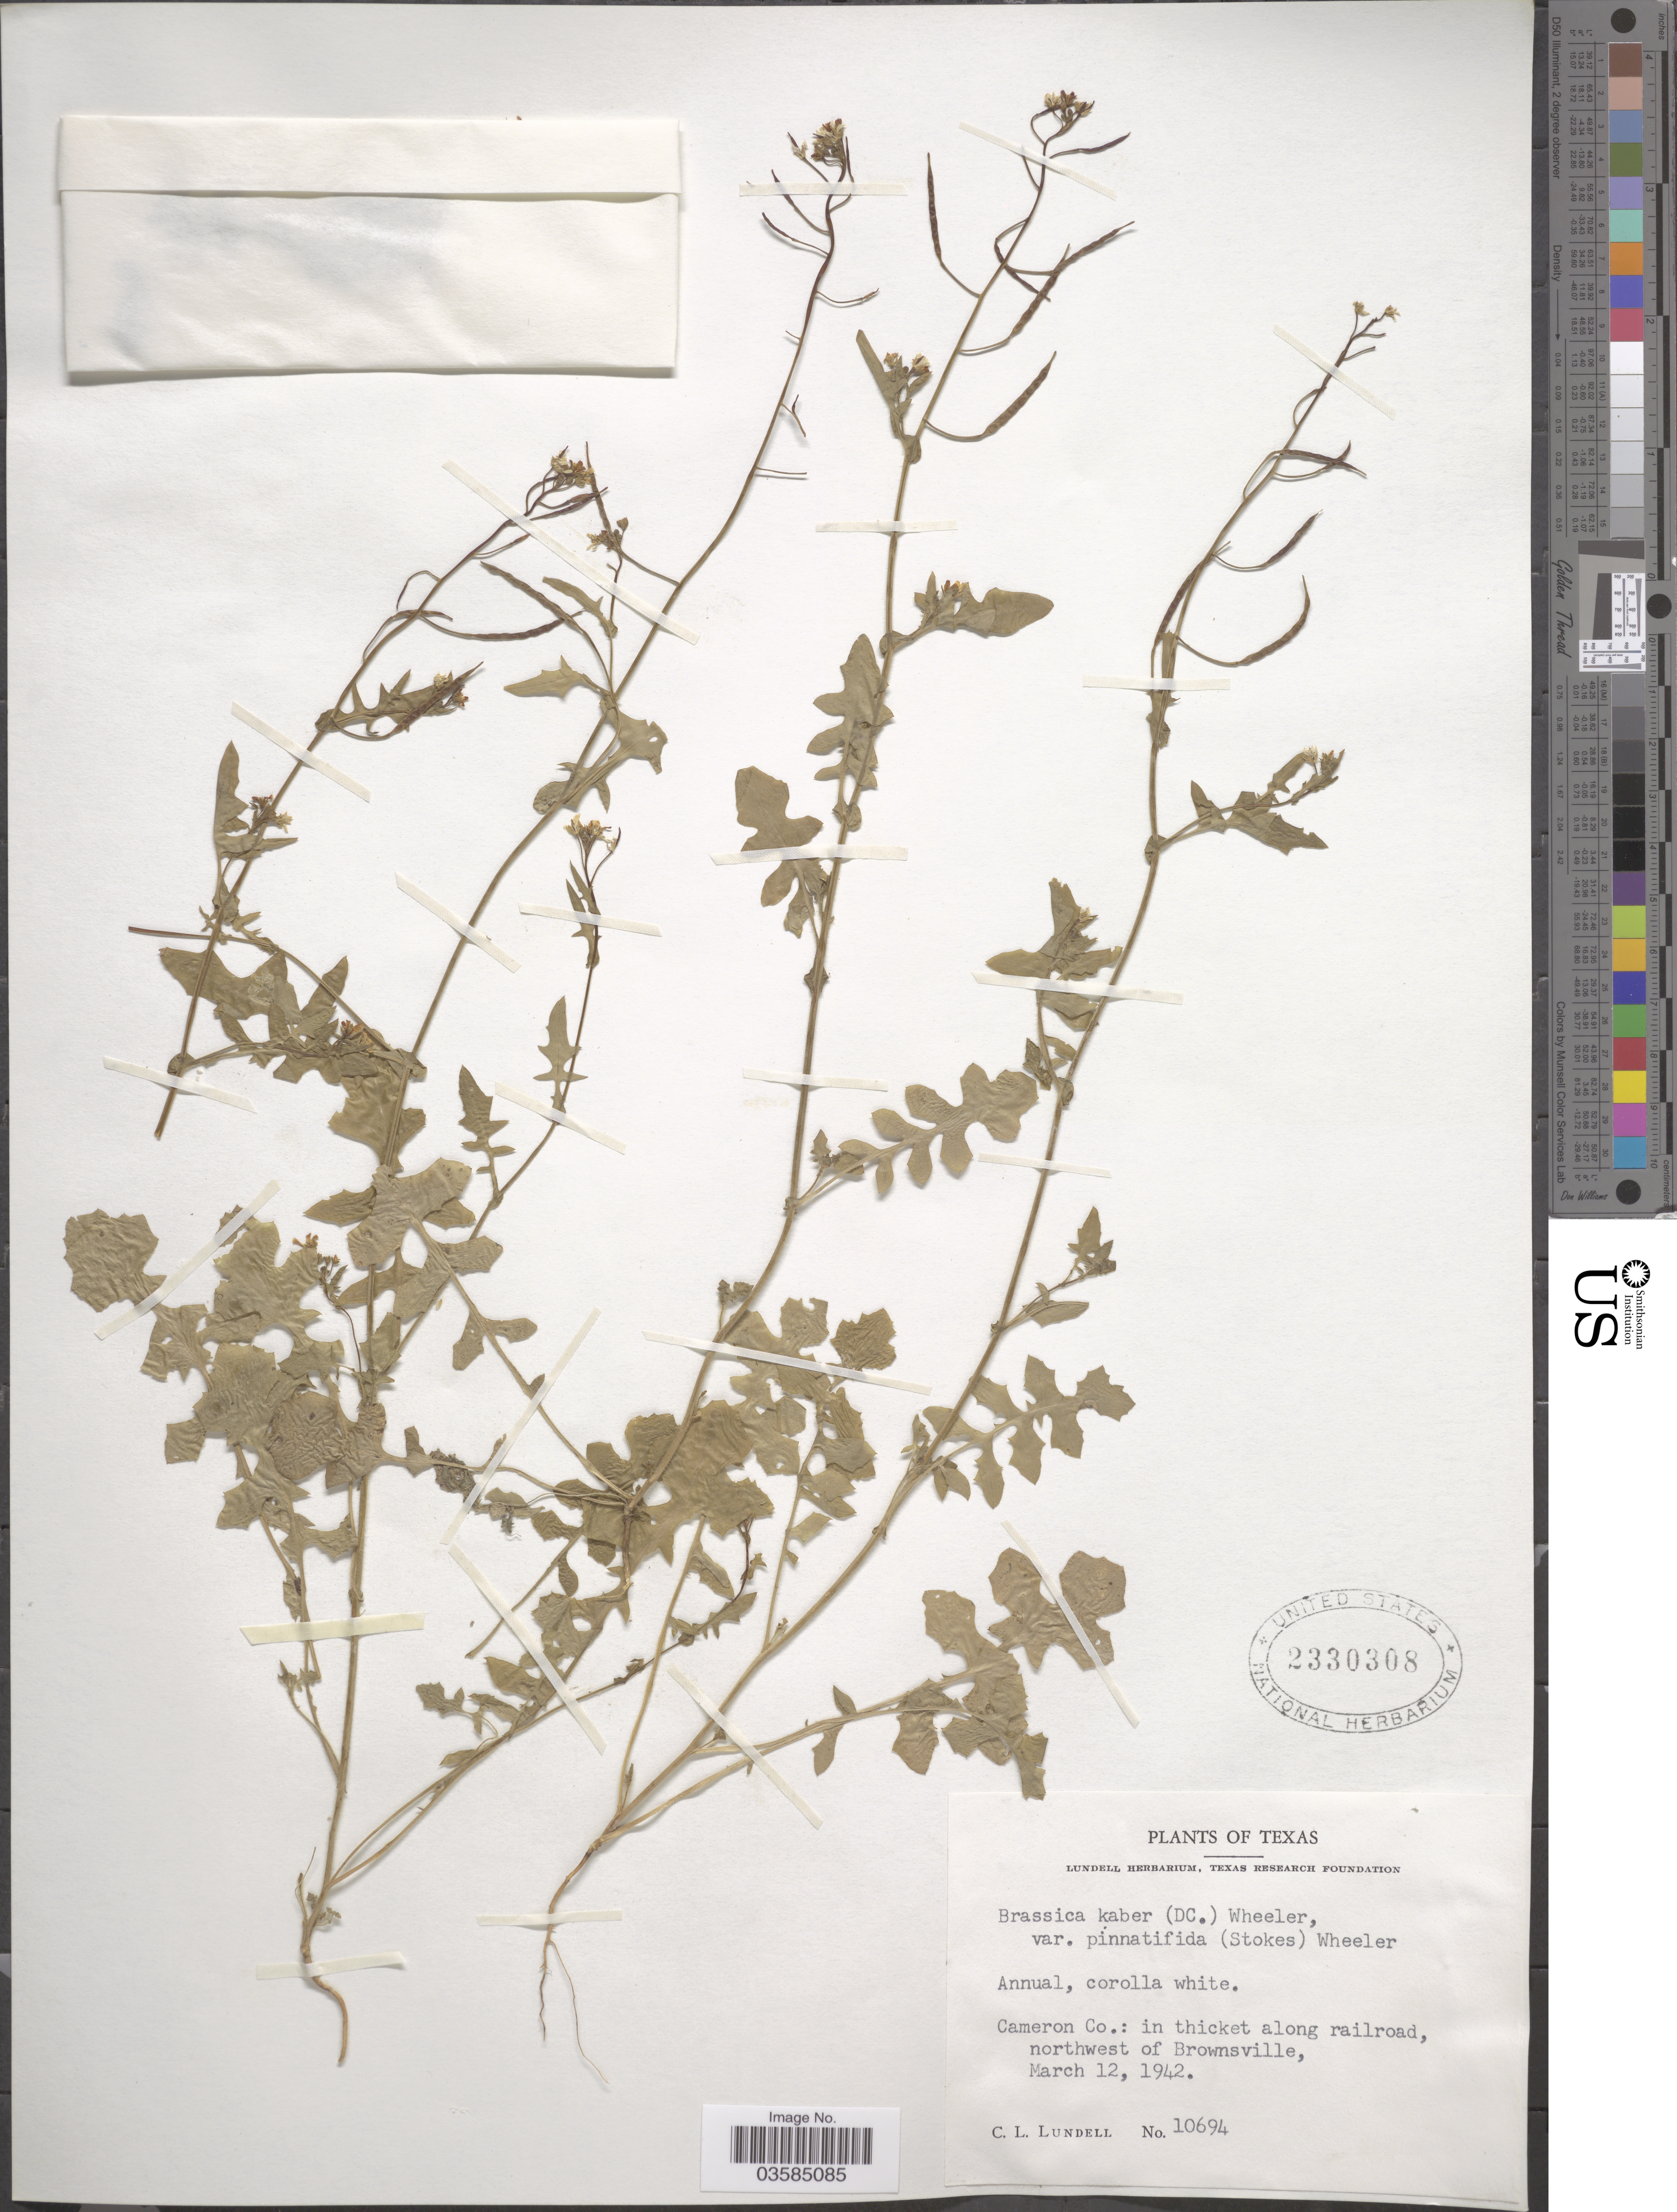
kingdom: Plantae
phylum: Tracheophyta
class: Magnoliopsida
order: Brassicales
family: Brassicaceae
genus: Brassica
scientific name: Brassica kaber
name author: (DC.) L.C. Wheeler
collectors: C. L. Lundell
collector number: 10694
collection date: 1942-03-12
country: United States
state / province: Texas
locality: Cameron Co.: in thicket along railroad, northwest of Brownsville.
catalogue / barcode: US 2330308